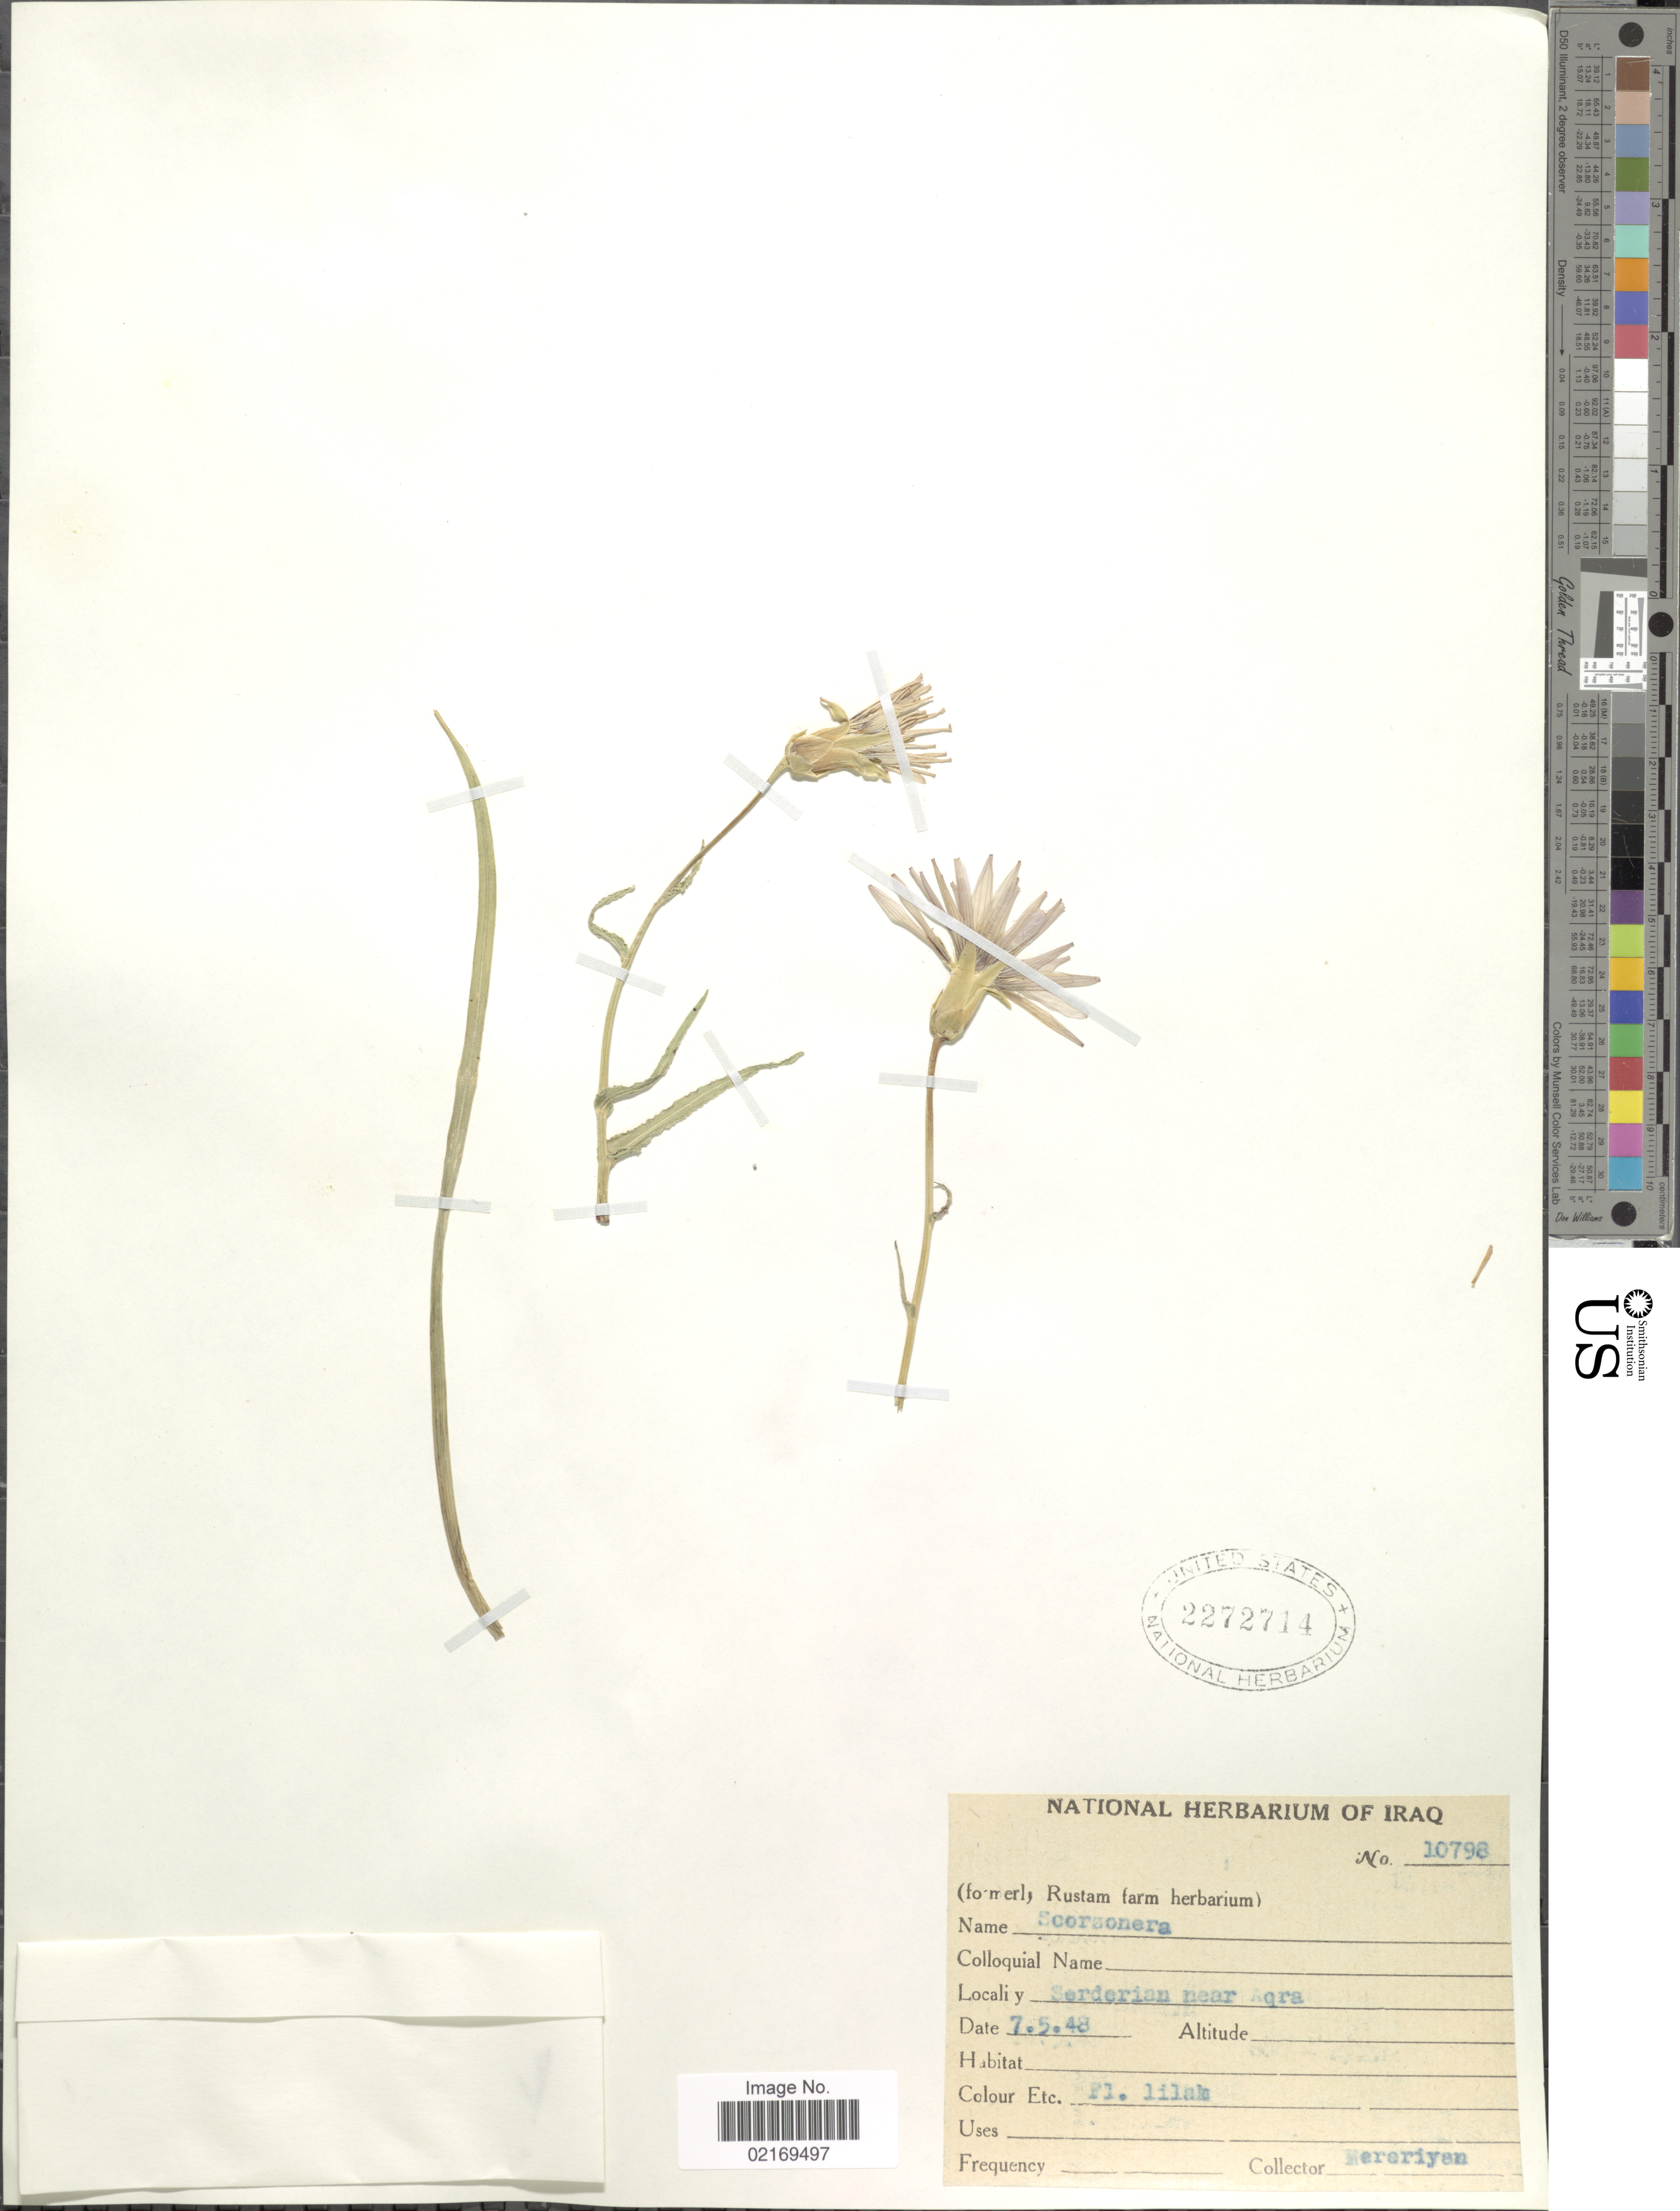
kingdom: Plantae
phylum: Tracheophyta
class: Magnoliopsida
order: Asterales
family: Asteraceae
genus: Scorzonera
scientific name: Scorzonera sp.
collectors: Mereriyan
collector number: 10798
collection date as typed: Transcribed d/m/y: 7/5/48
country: Iraq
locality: Serderian near Aqra.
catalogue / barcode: US 2272714